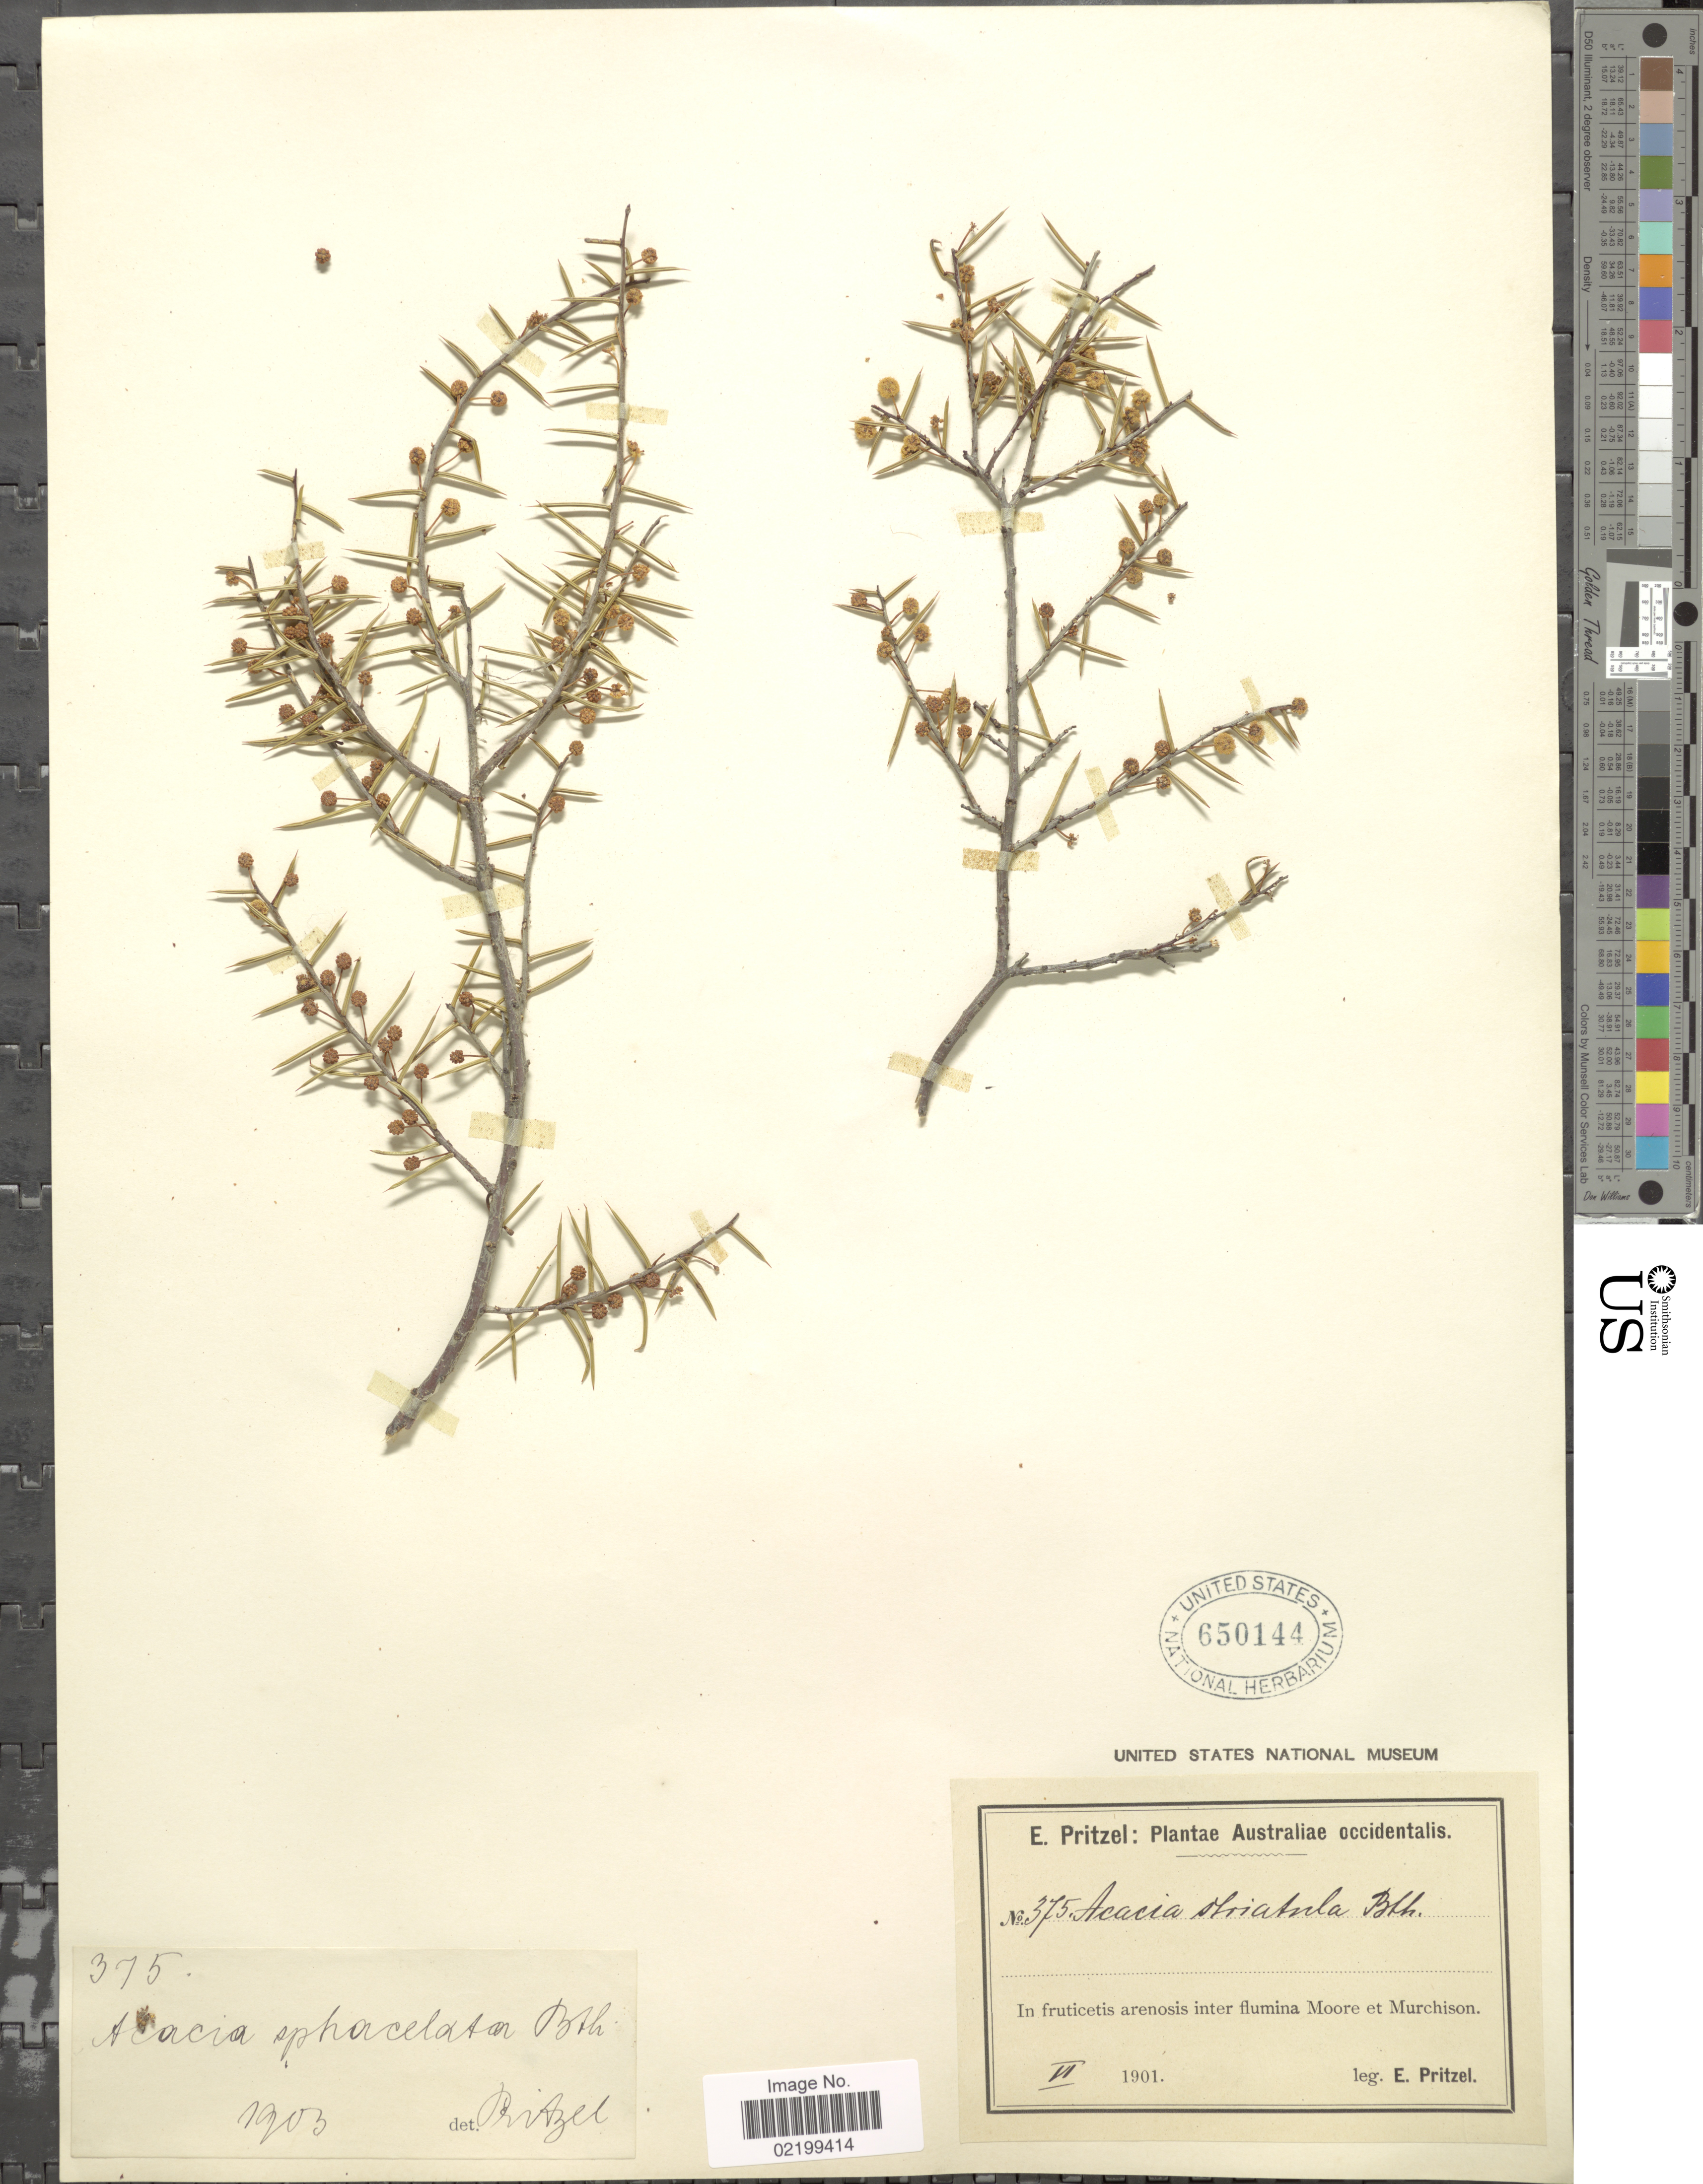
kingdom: Plantae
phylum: Tracheophyta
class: Magnoliopsida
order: Fabales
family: Fabaceae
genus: Acacia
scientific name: Acacia sphacelata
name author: Benth.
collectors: E. G. Pritzel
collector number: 375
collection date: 1901-06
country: Australia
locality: In fruticetis arenosis inter flumina Moore et Murchison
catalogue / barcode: US 650144